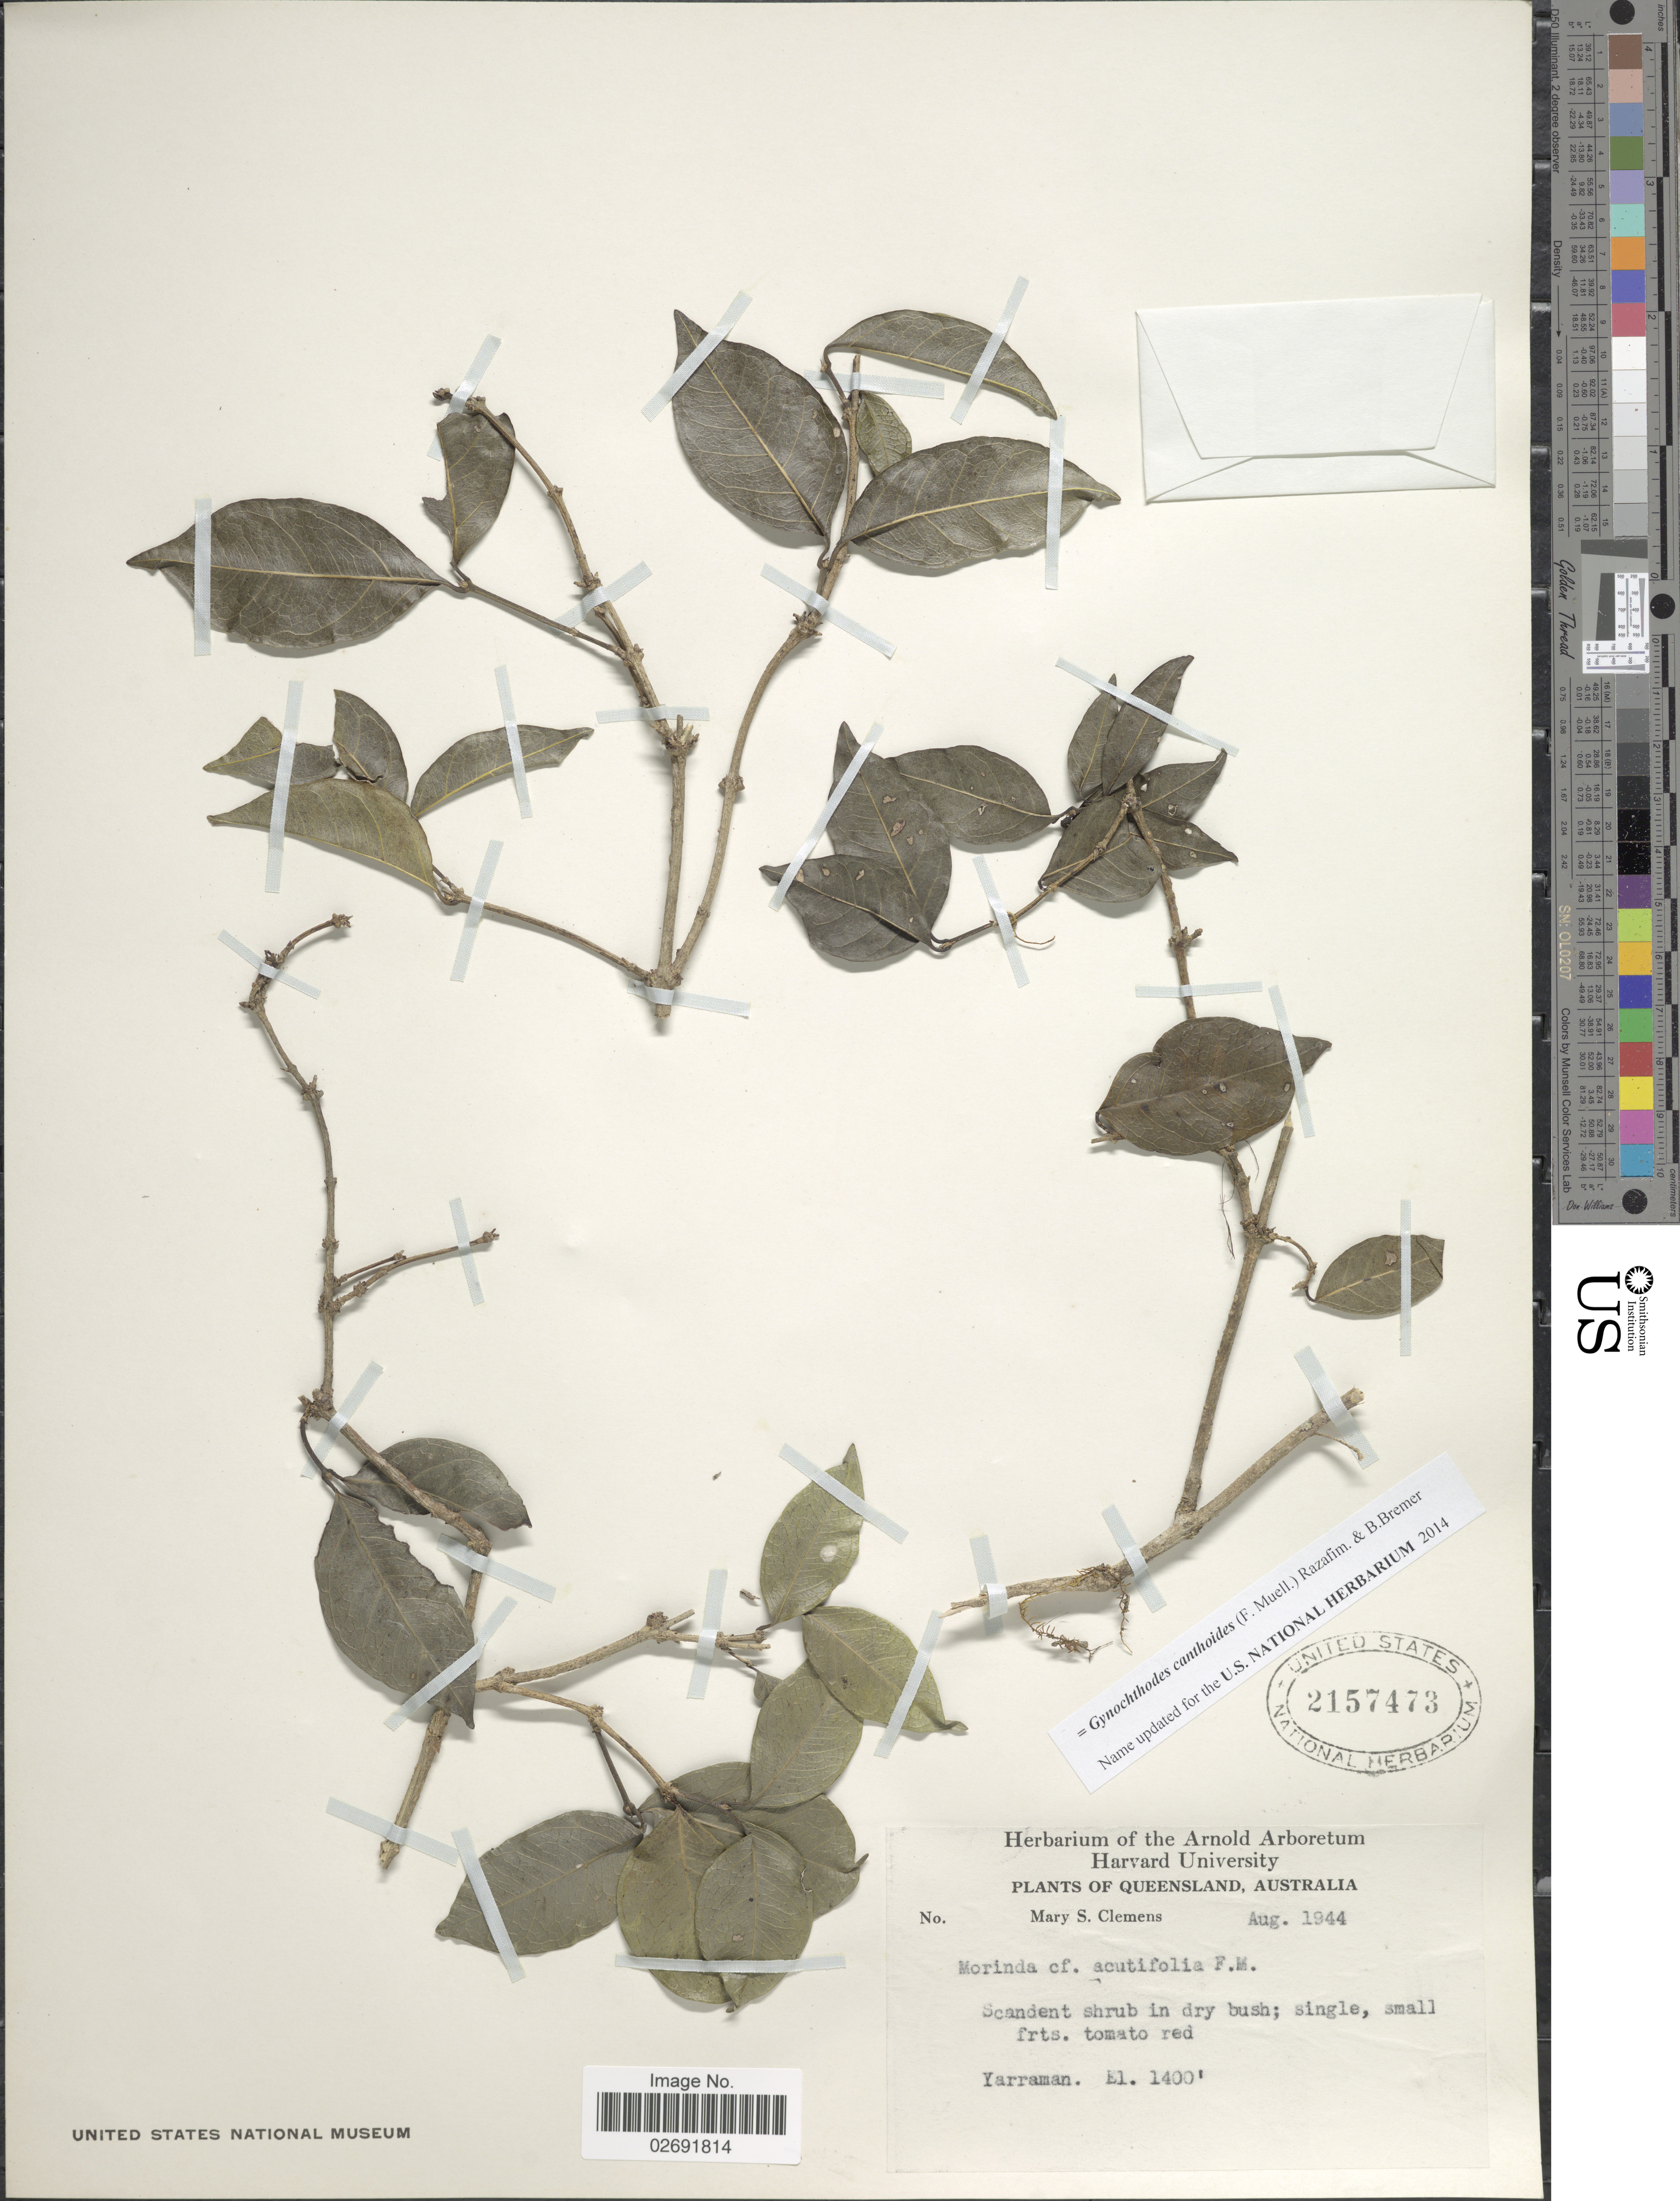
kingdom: Plantae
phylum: Tracheophyta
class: Magnoliopsida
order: Gentianales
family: Rubiaceae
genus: Gynochthodes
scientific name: Gynochthodes canthoides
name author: (F. Muell.) Razafim. & B. Bremer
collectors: M. S. Clemens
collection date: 1944-08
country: Australia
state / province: Queensland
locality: Yarraman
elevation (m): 427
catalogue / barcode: US 2157473